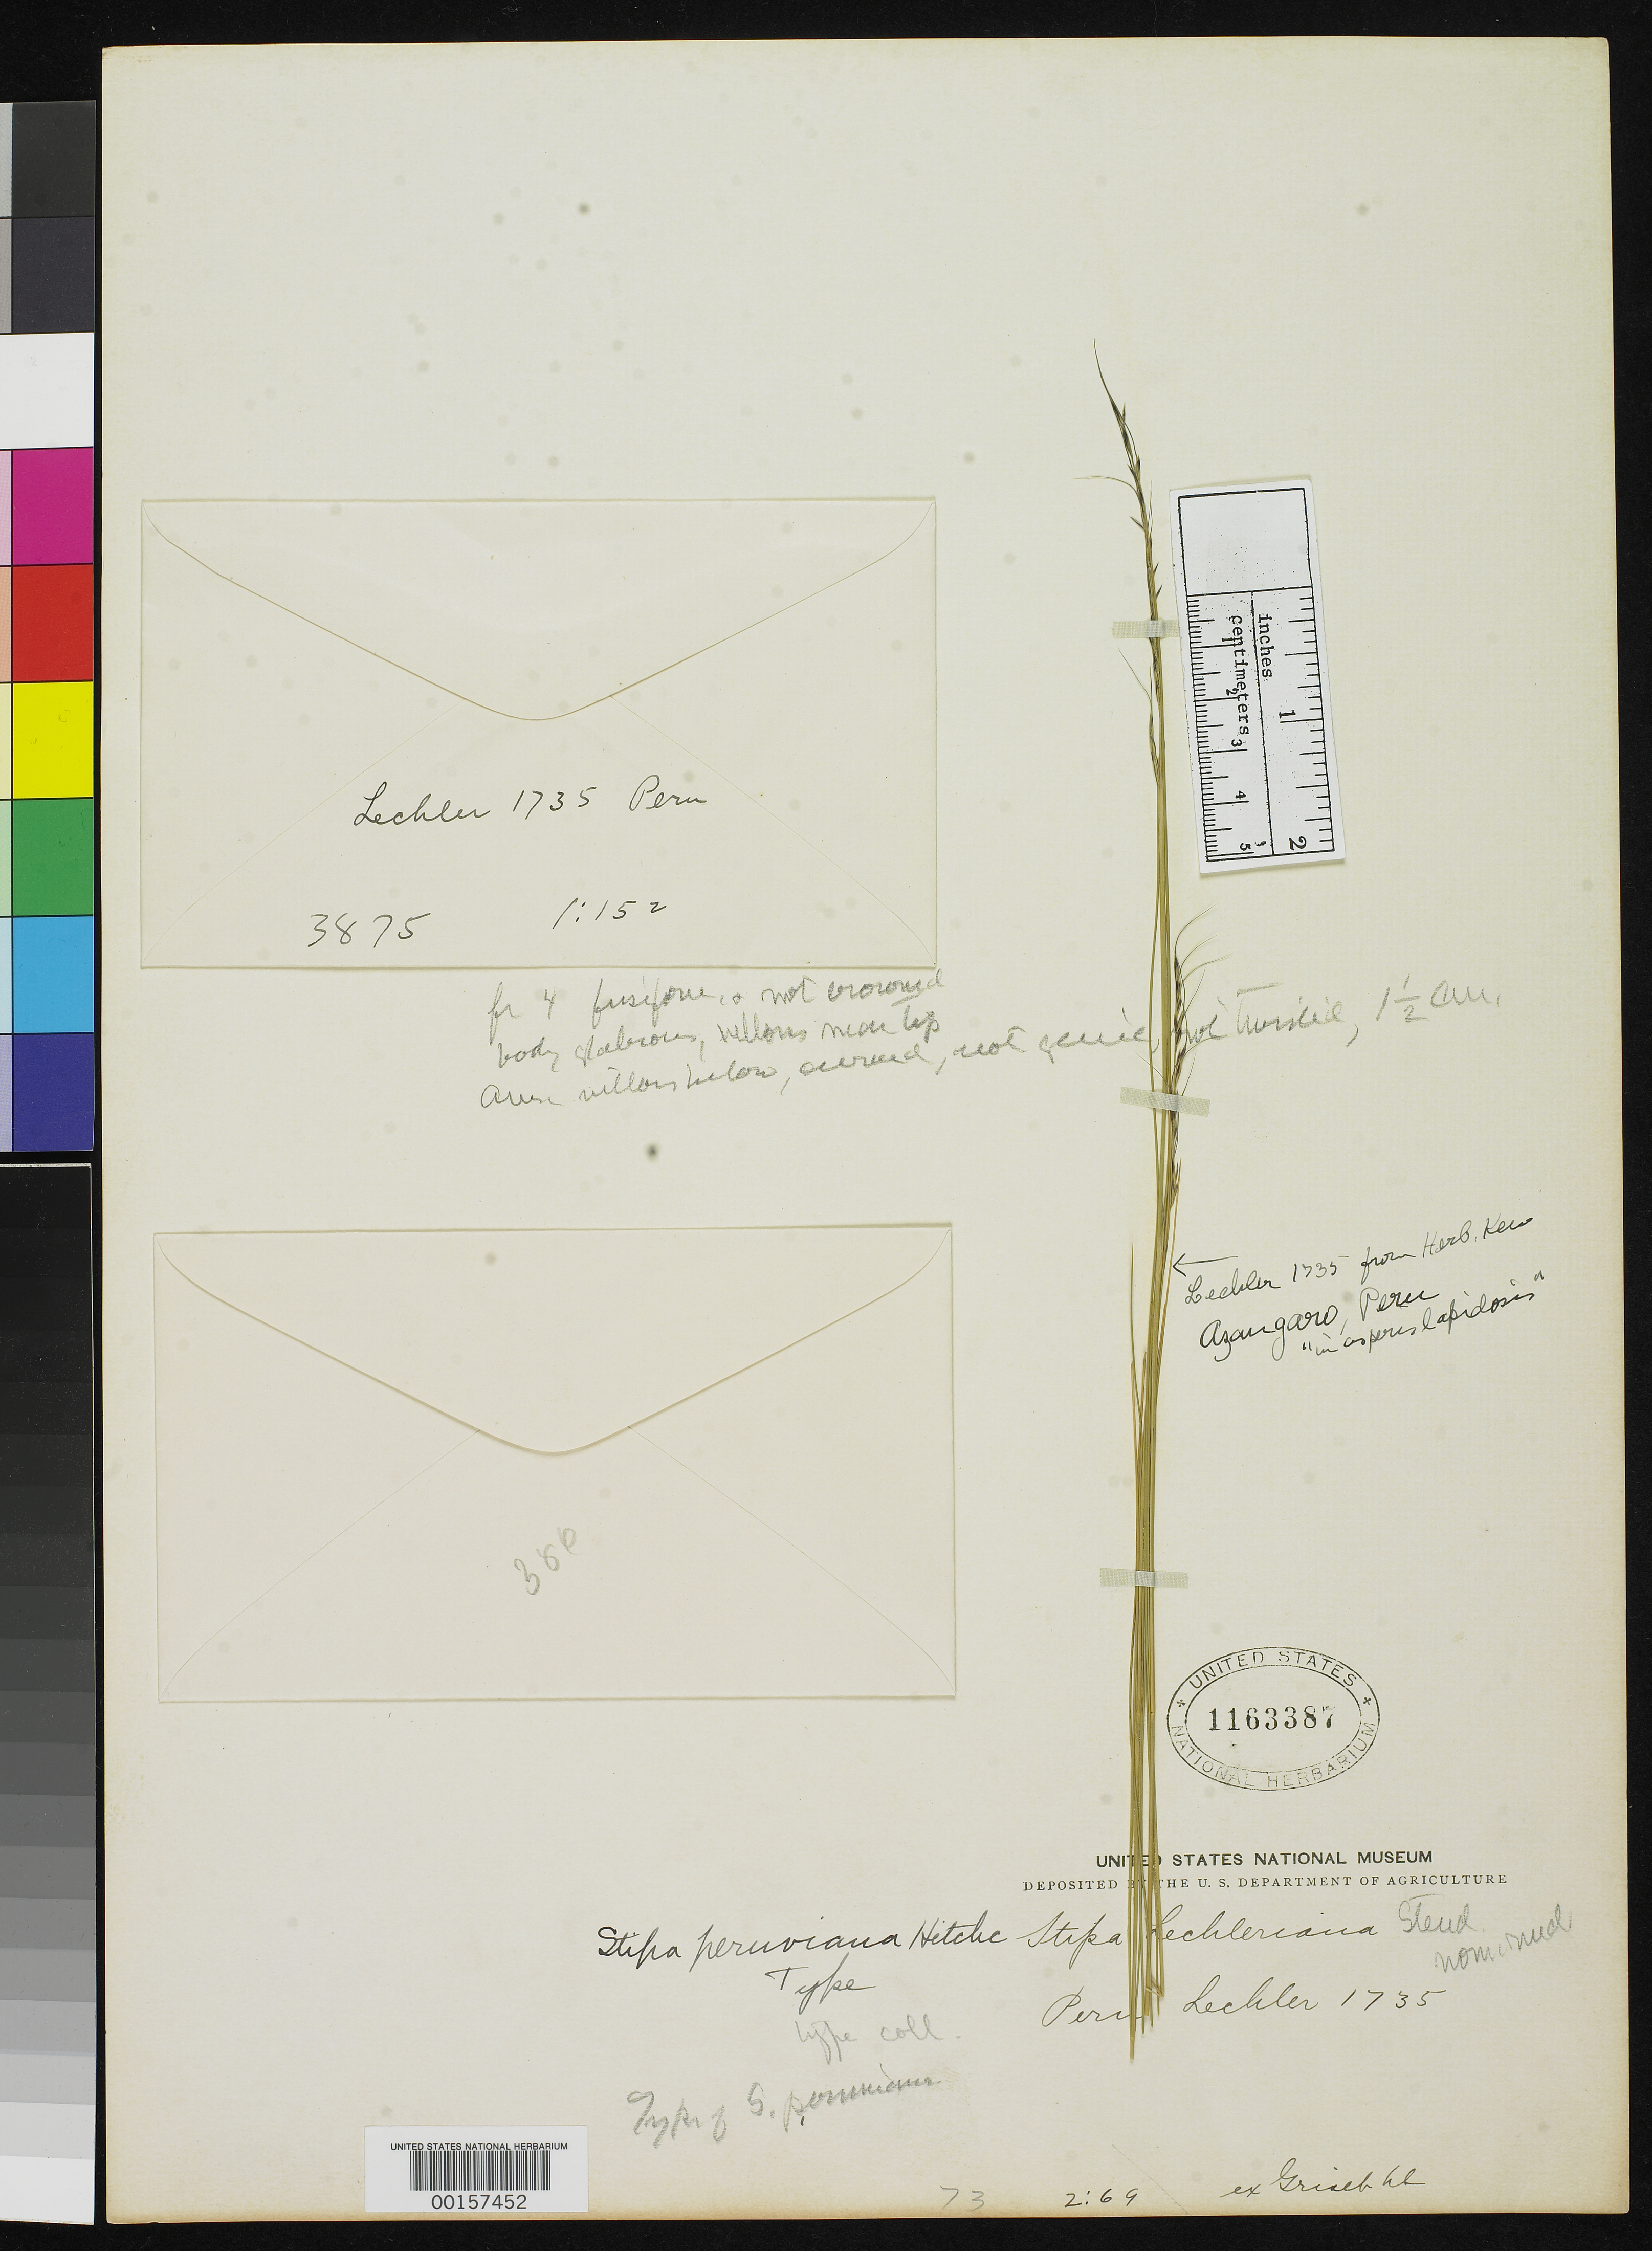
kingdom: Plantae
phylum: Tracheophyta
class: Liliopsida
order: Poales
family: Poaceae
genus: Stipa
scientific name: Stipa peruviana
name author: Hitchc.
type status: Holotype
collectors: W. Lechler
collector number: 1735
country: Peru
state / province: San Martín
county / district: Mariscal Cáceres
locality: Rio Huallaga, margen Derecha del; Balsa Probana; dtto. Tocache Nuevo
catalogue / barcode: US 1163387